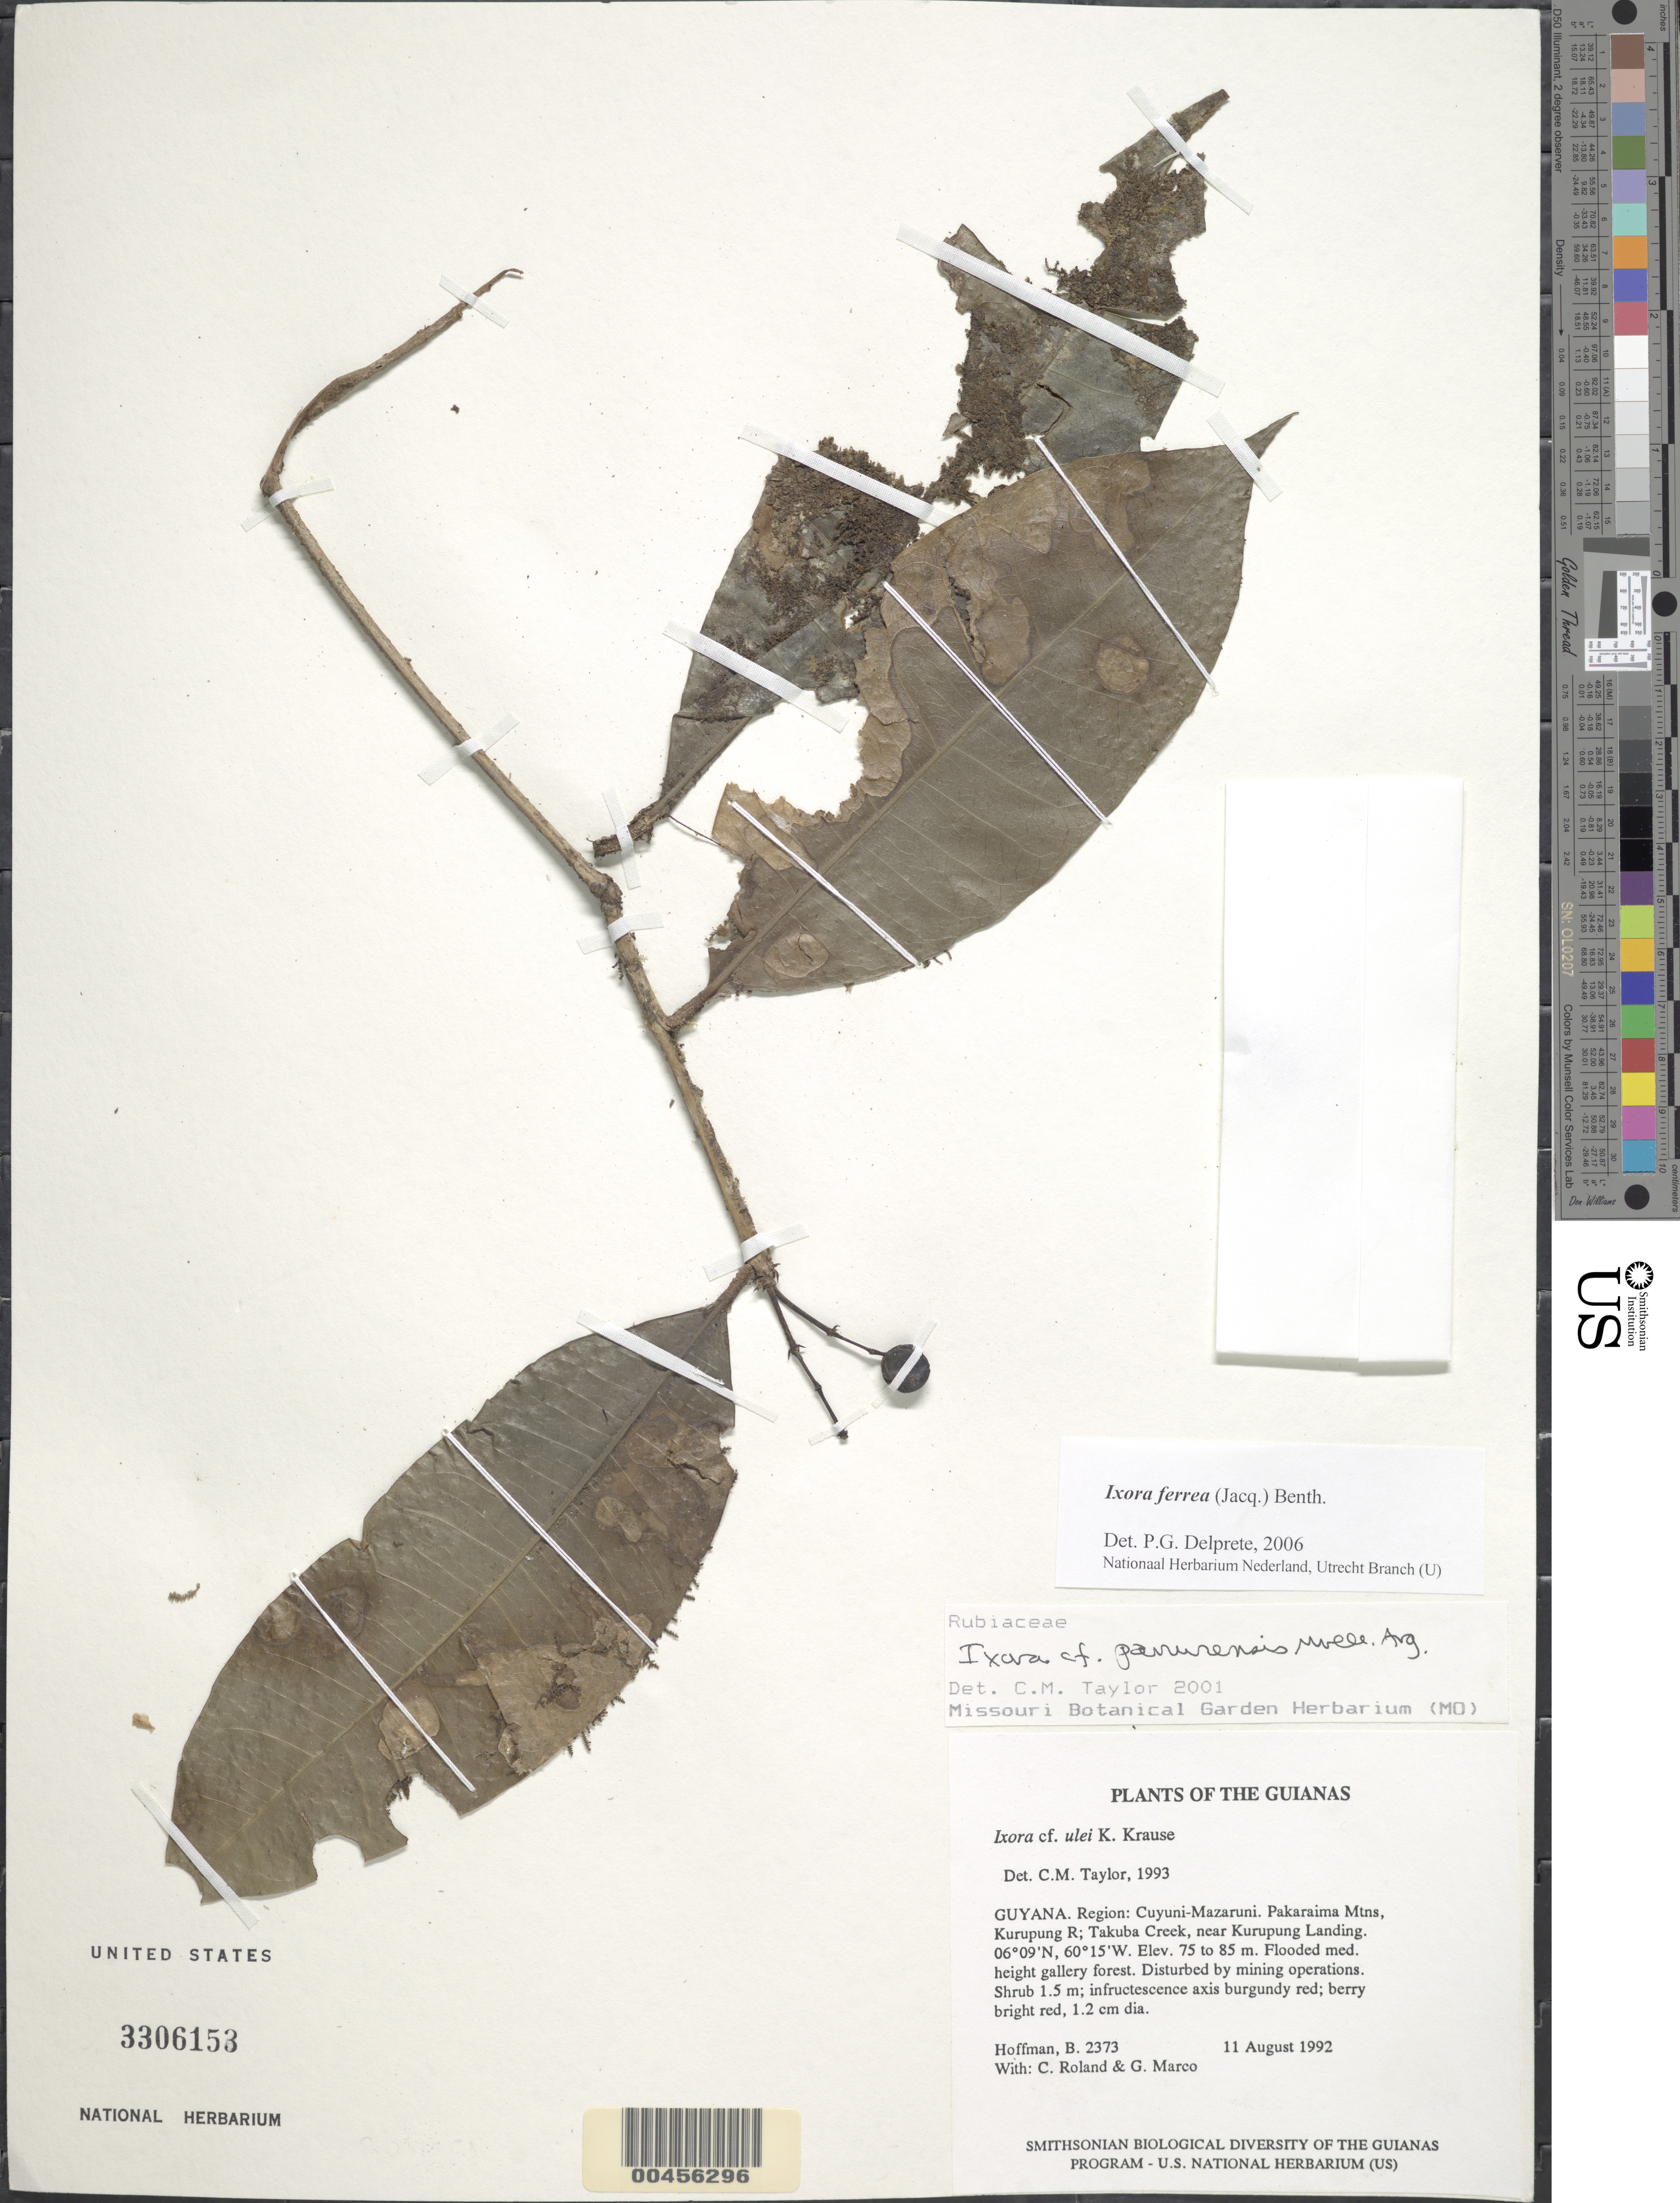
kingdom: Plantae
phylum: Tracheophyta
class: Magnoliopsida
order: Gentianales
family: Rubiaceae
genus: Ixora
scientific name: Ixora ferrea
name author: (Jacq.) Benth.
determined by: Delprete, P. G., Herb. de Guyane Cay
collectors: B. Hoffman, C. Roland & G. Marco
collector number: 2373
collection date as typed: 11 August 1992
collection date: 1992-08-11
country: Guyana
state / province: Cuyuni-Mazaruni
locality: Pakaraima Mountains, Kurupung River; Takuba Creek, near Kurupung Landing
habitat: Flooded med. height gallery forest. Disturbed by mining operations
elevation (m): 75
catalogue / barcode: US 3306153